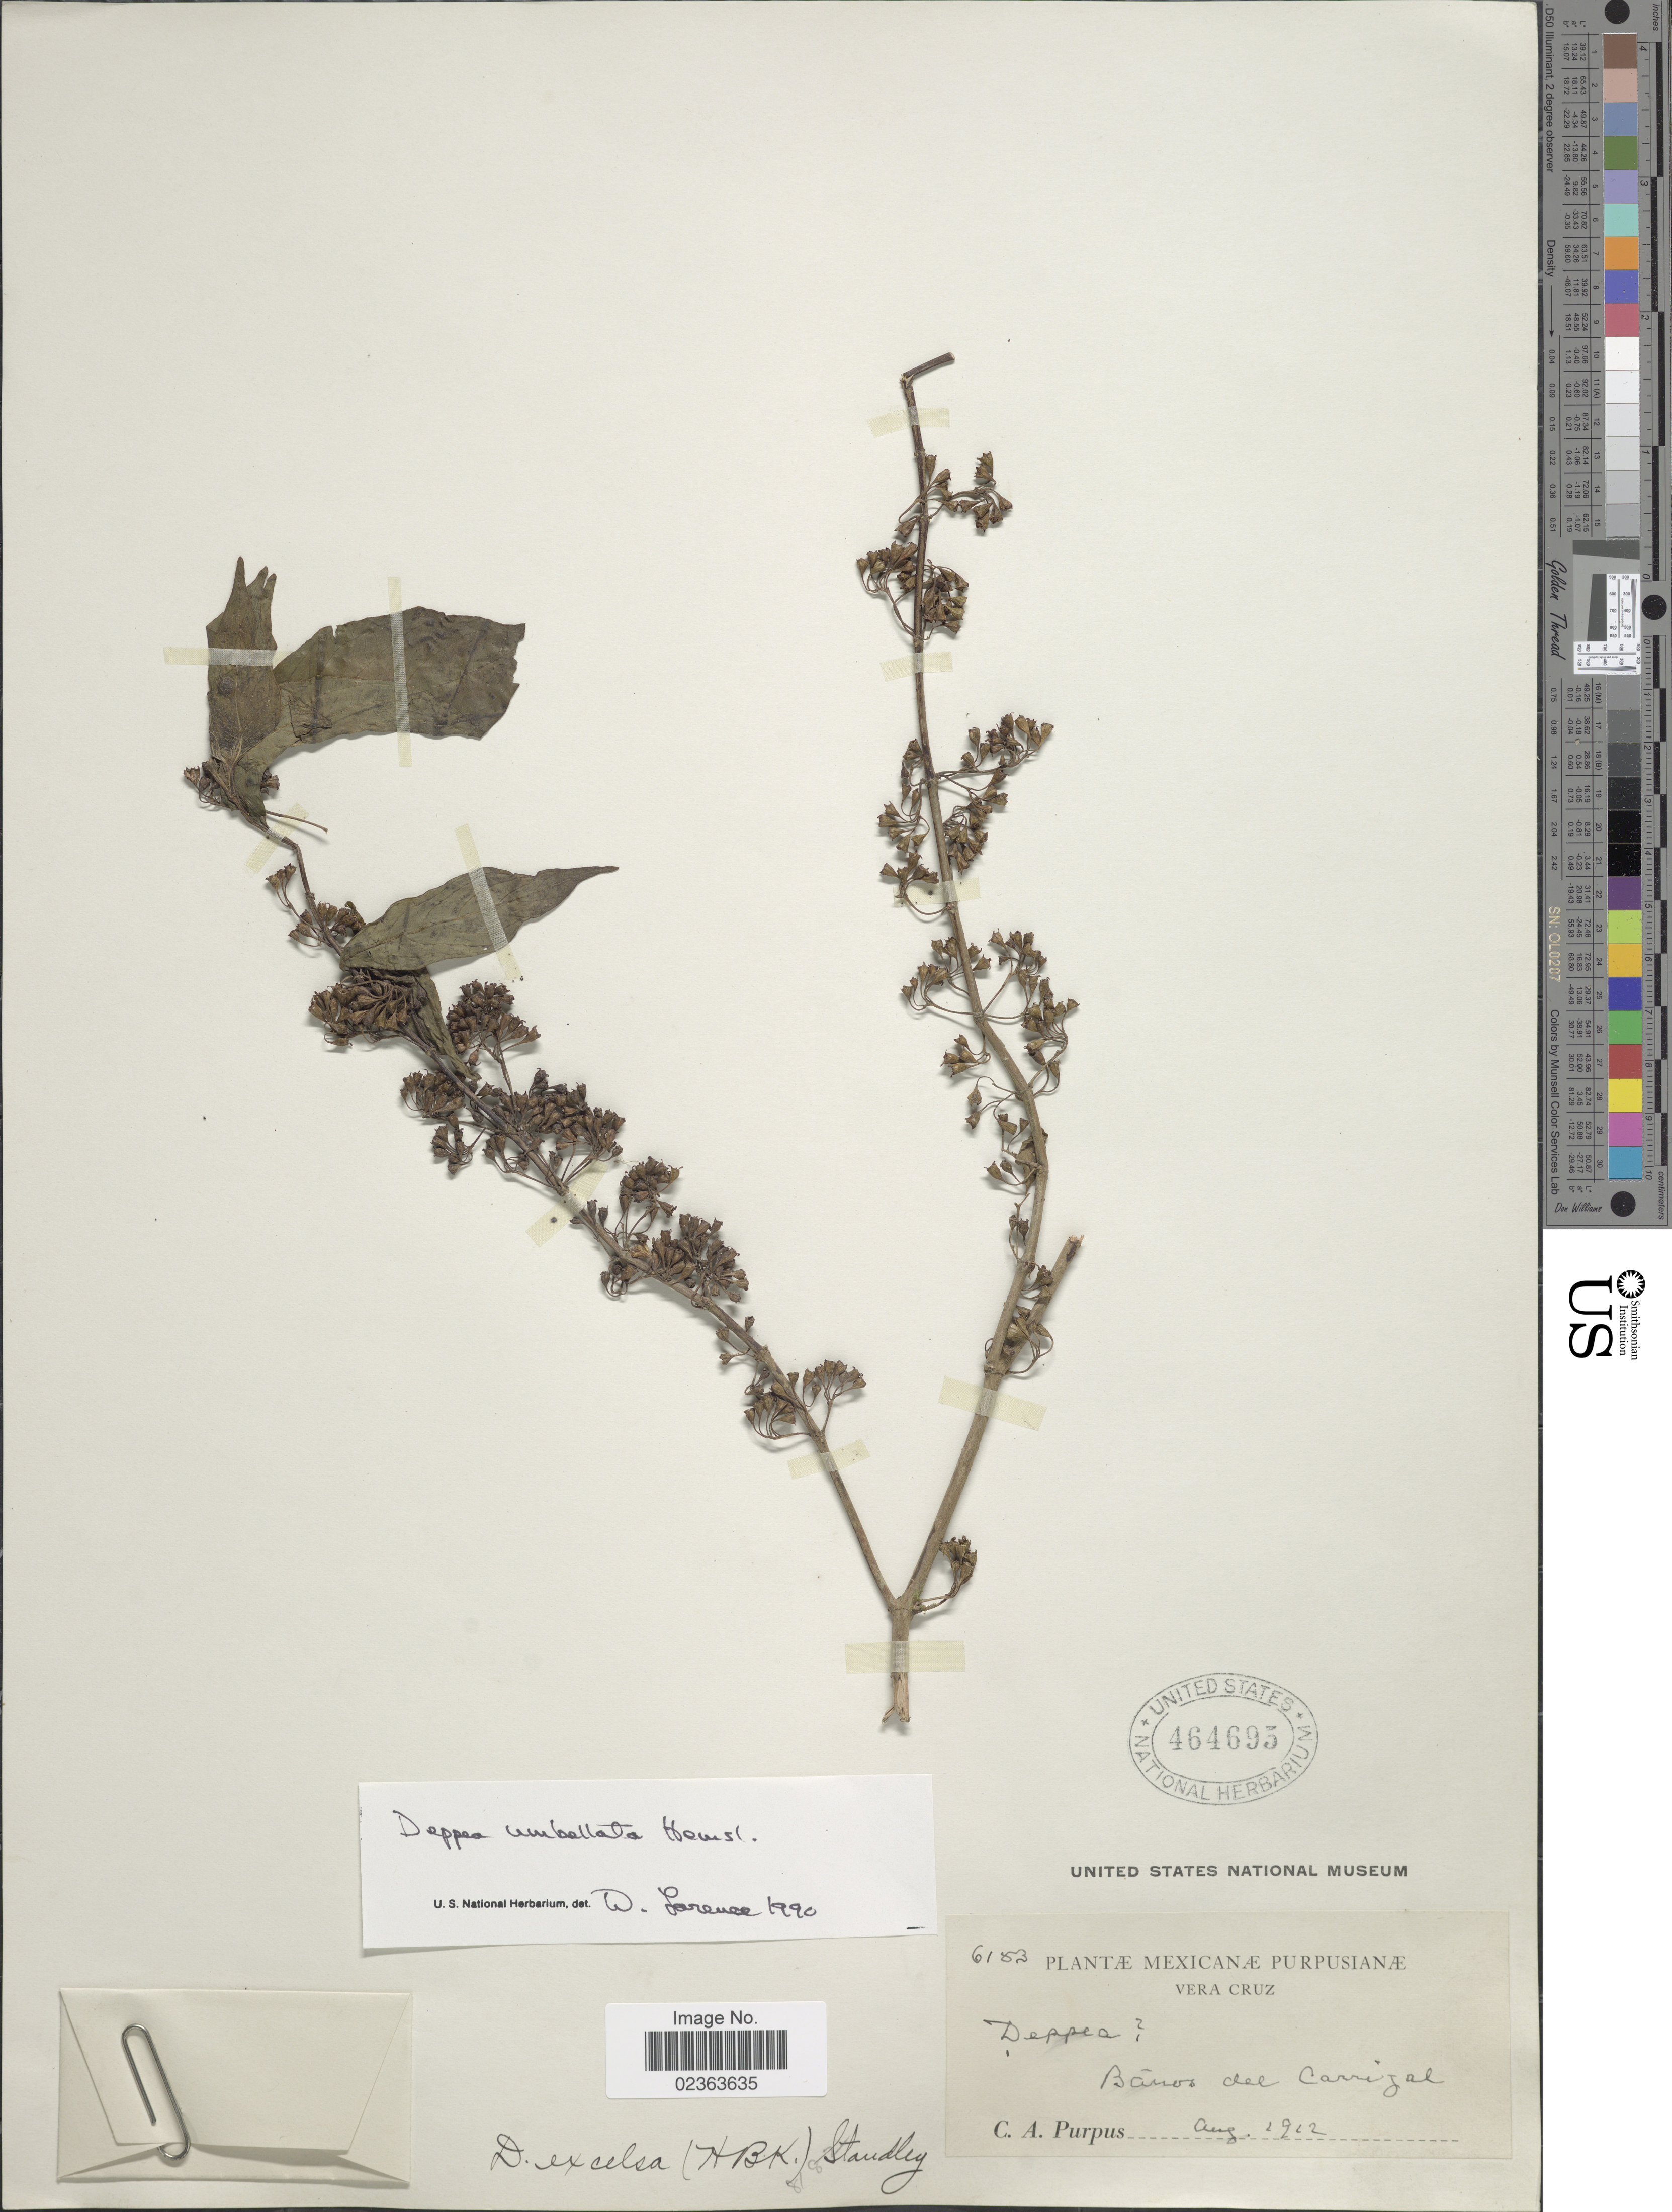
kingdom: Plantae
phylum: Tracheophyta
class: Magnoliopsida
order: Gentianales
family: Rubiaceae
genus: Deppea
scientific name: Deppea umbellata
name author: Hemsl.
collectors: C. A. Purpus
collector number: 6183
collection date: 1912-08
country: Mexico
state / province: Veracruz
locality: Vera Cruz, Baños del Carrizal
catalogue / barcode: US 464695